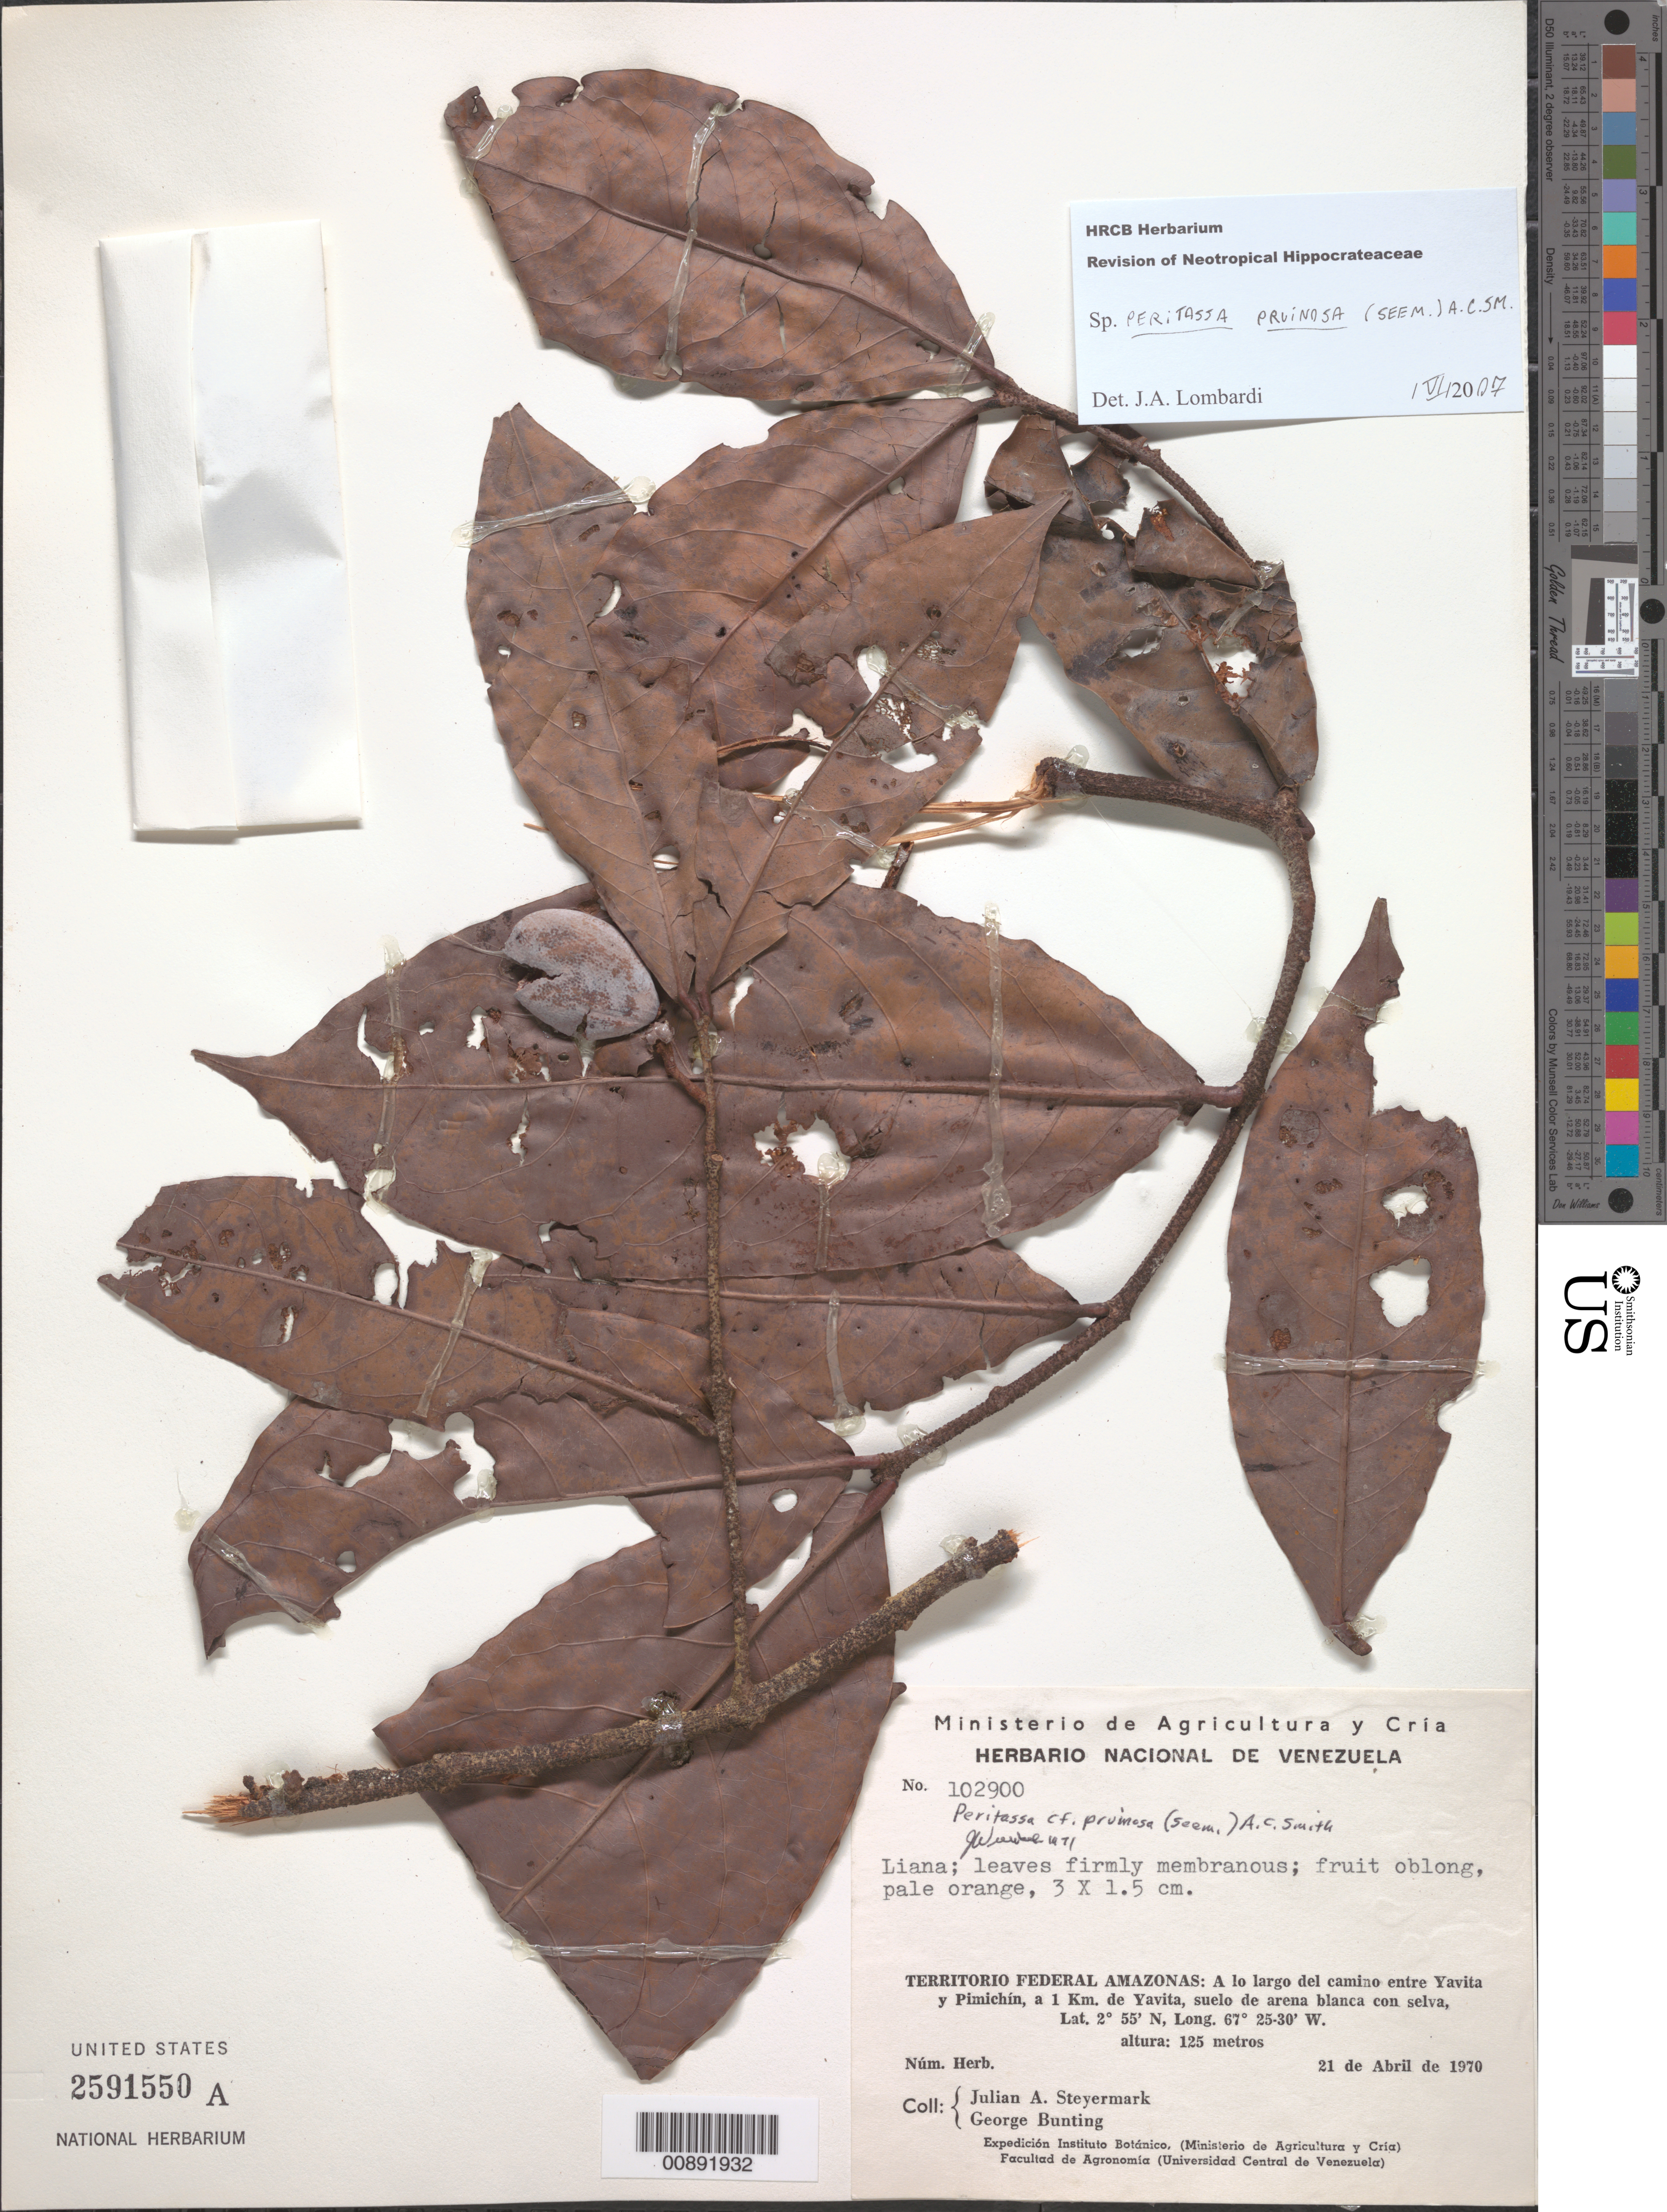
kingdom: Plantae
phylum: Tracheophyta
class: Magnoliopsida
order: Celastrales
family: Celastraceae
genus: Peritassa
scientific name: Peritassa pruinosa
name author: (Seem.) A.C. Sm.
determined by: Wurdack, John J., (US), US (UNITED STATES)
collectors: J. Steyermark & G. S. Bunting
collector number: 102900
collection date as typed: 21-Apr-70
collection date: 1970-04-21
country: Venezuela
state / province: Amazonas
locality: Yavita-Pimichín, 1 km de Yavita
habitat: A lo largo del camino, suelo de arena blanca con selva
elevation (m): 125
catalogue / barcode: US 2591550A